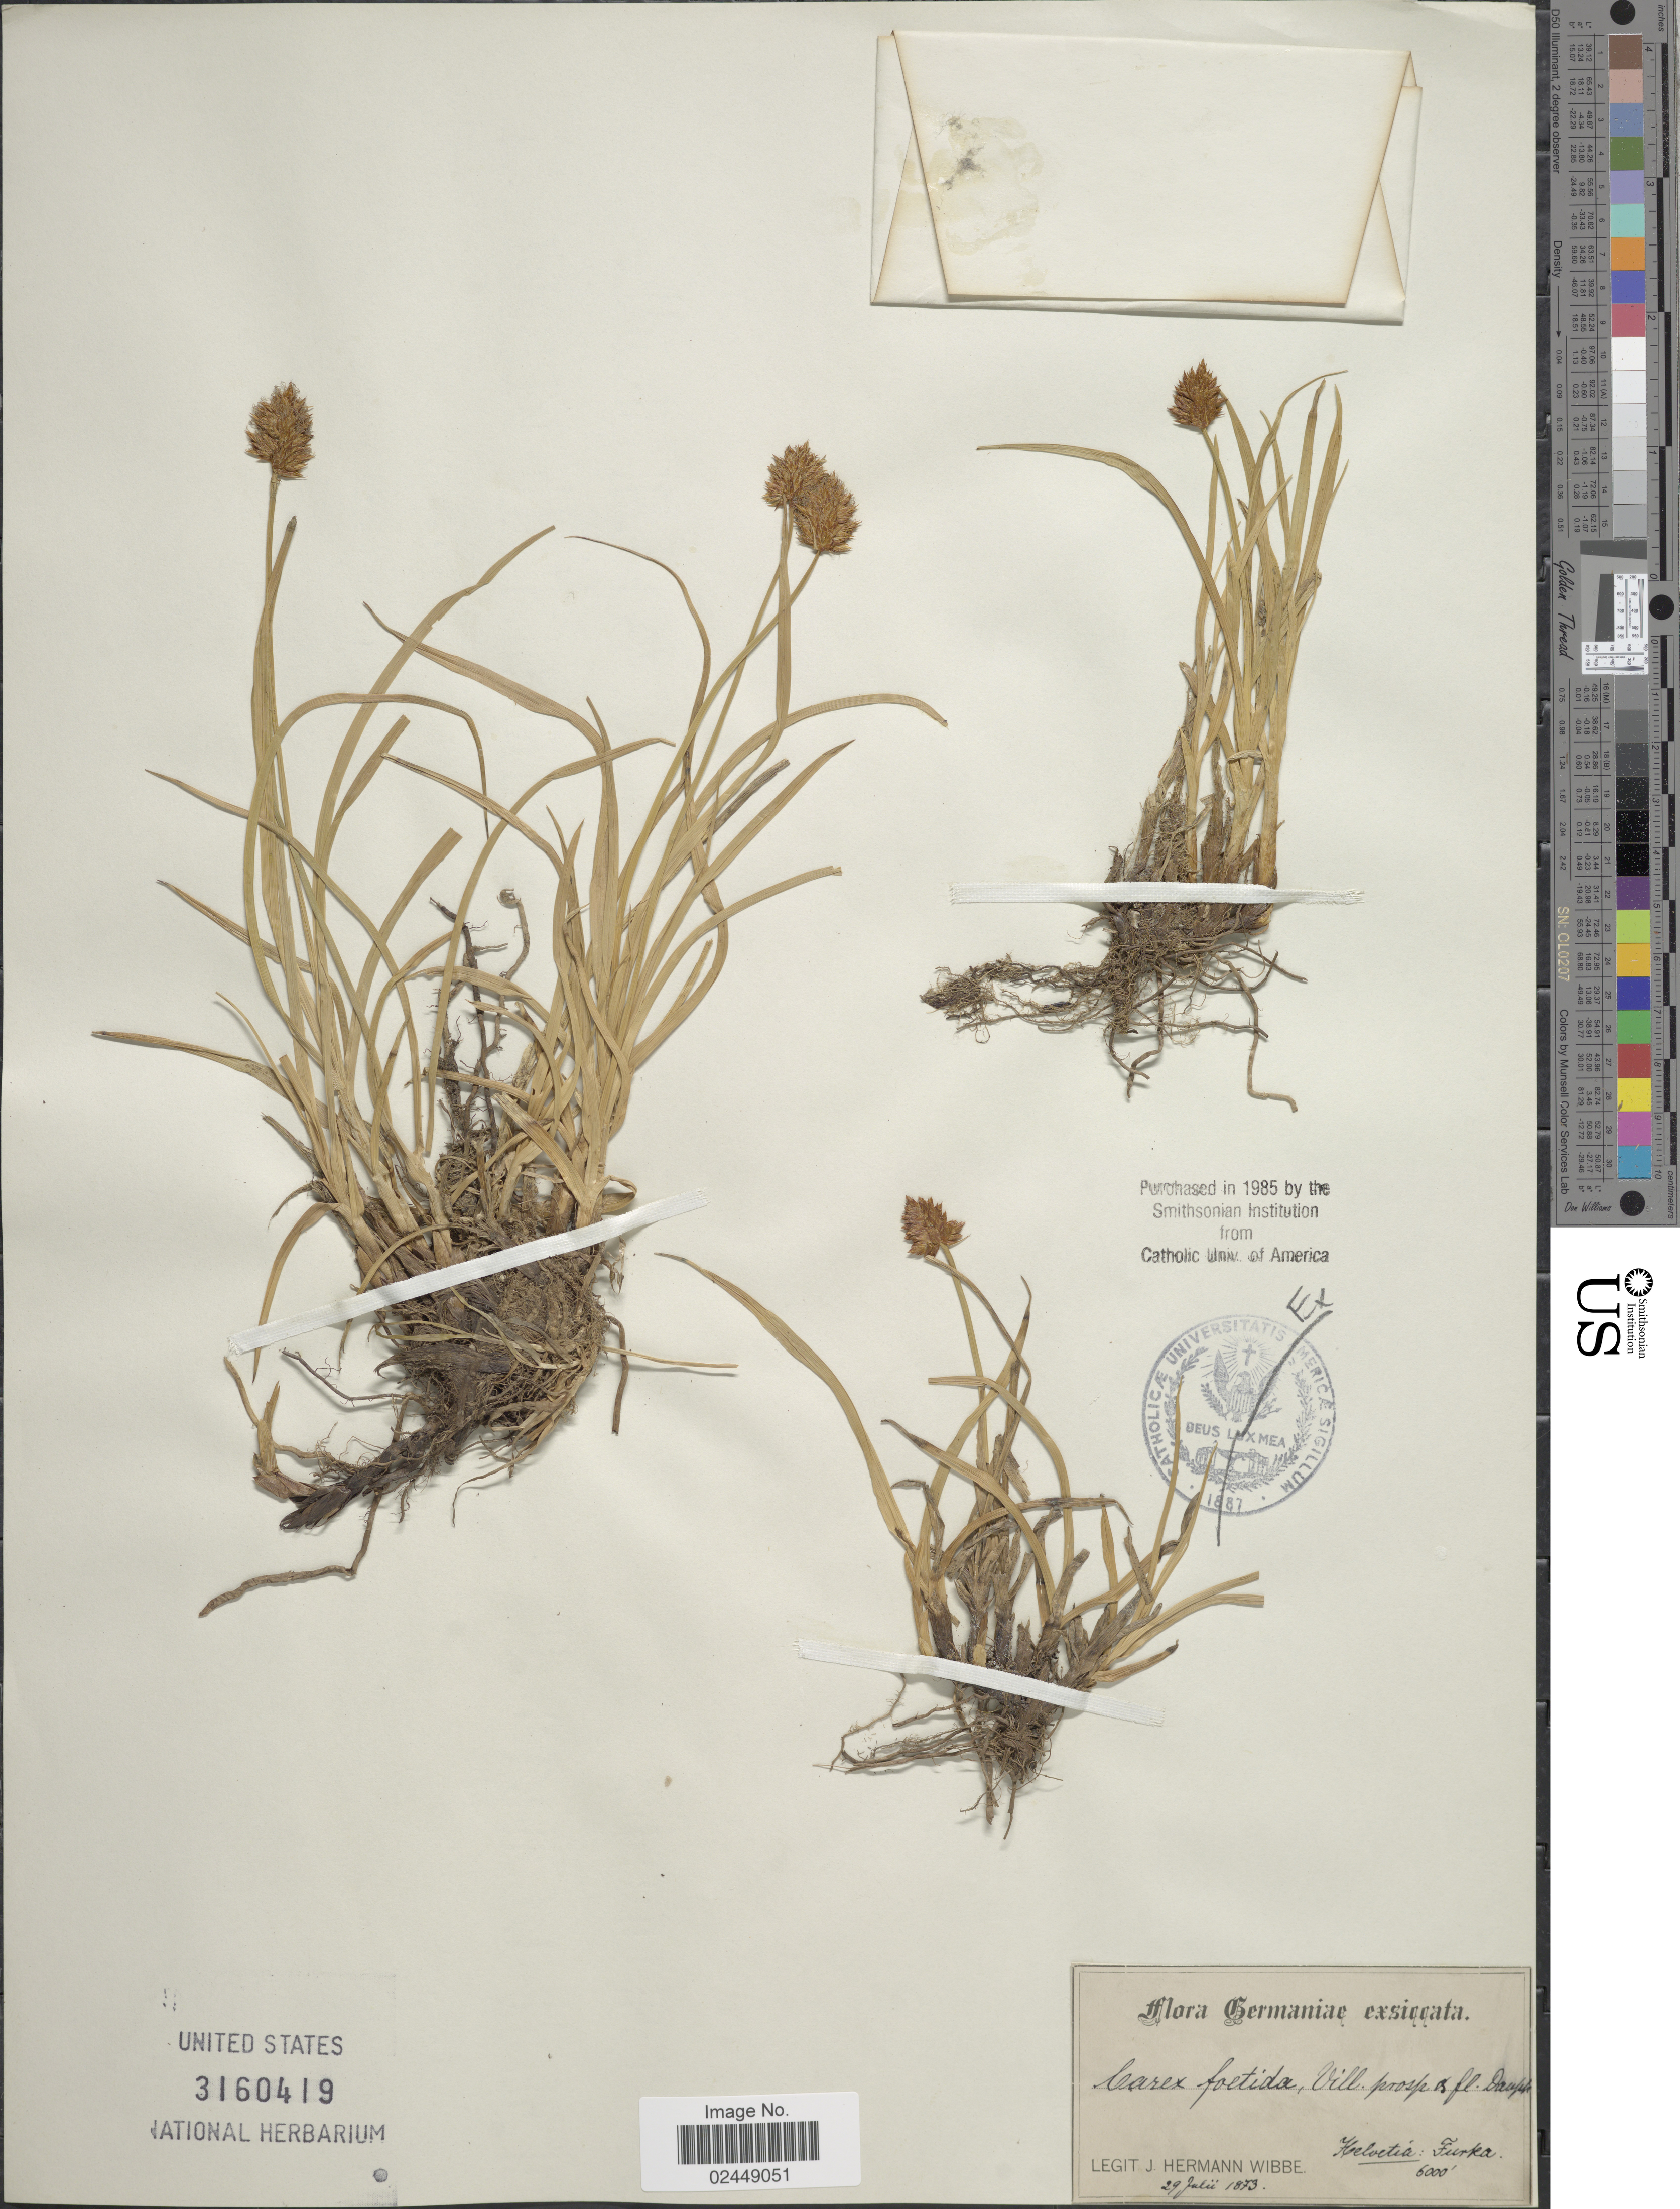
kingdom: Plantae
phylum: Tracheophyta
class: Liliopsida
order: Poales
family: Cyperaceae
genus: Carex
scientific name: Carex foetida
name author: All.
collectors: J. Wibbe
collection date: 1873-07-29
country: Switzerland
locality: Helvetia: Furka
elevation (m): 1829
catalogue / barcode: US 3160419